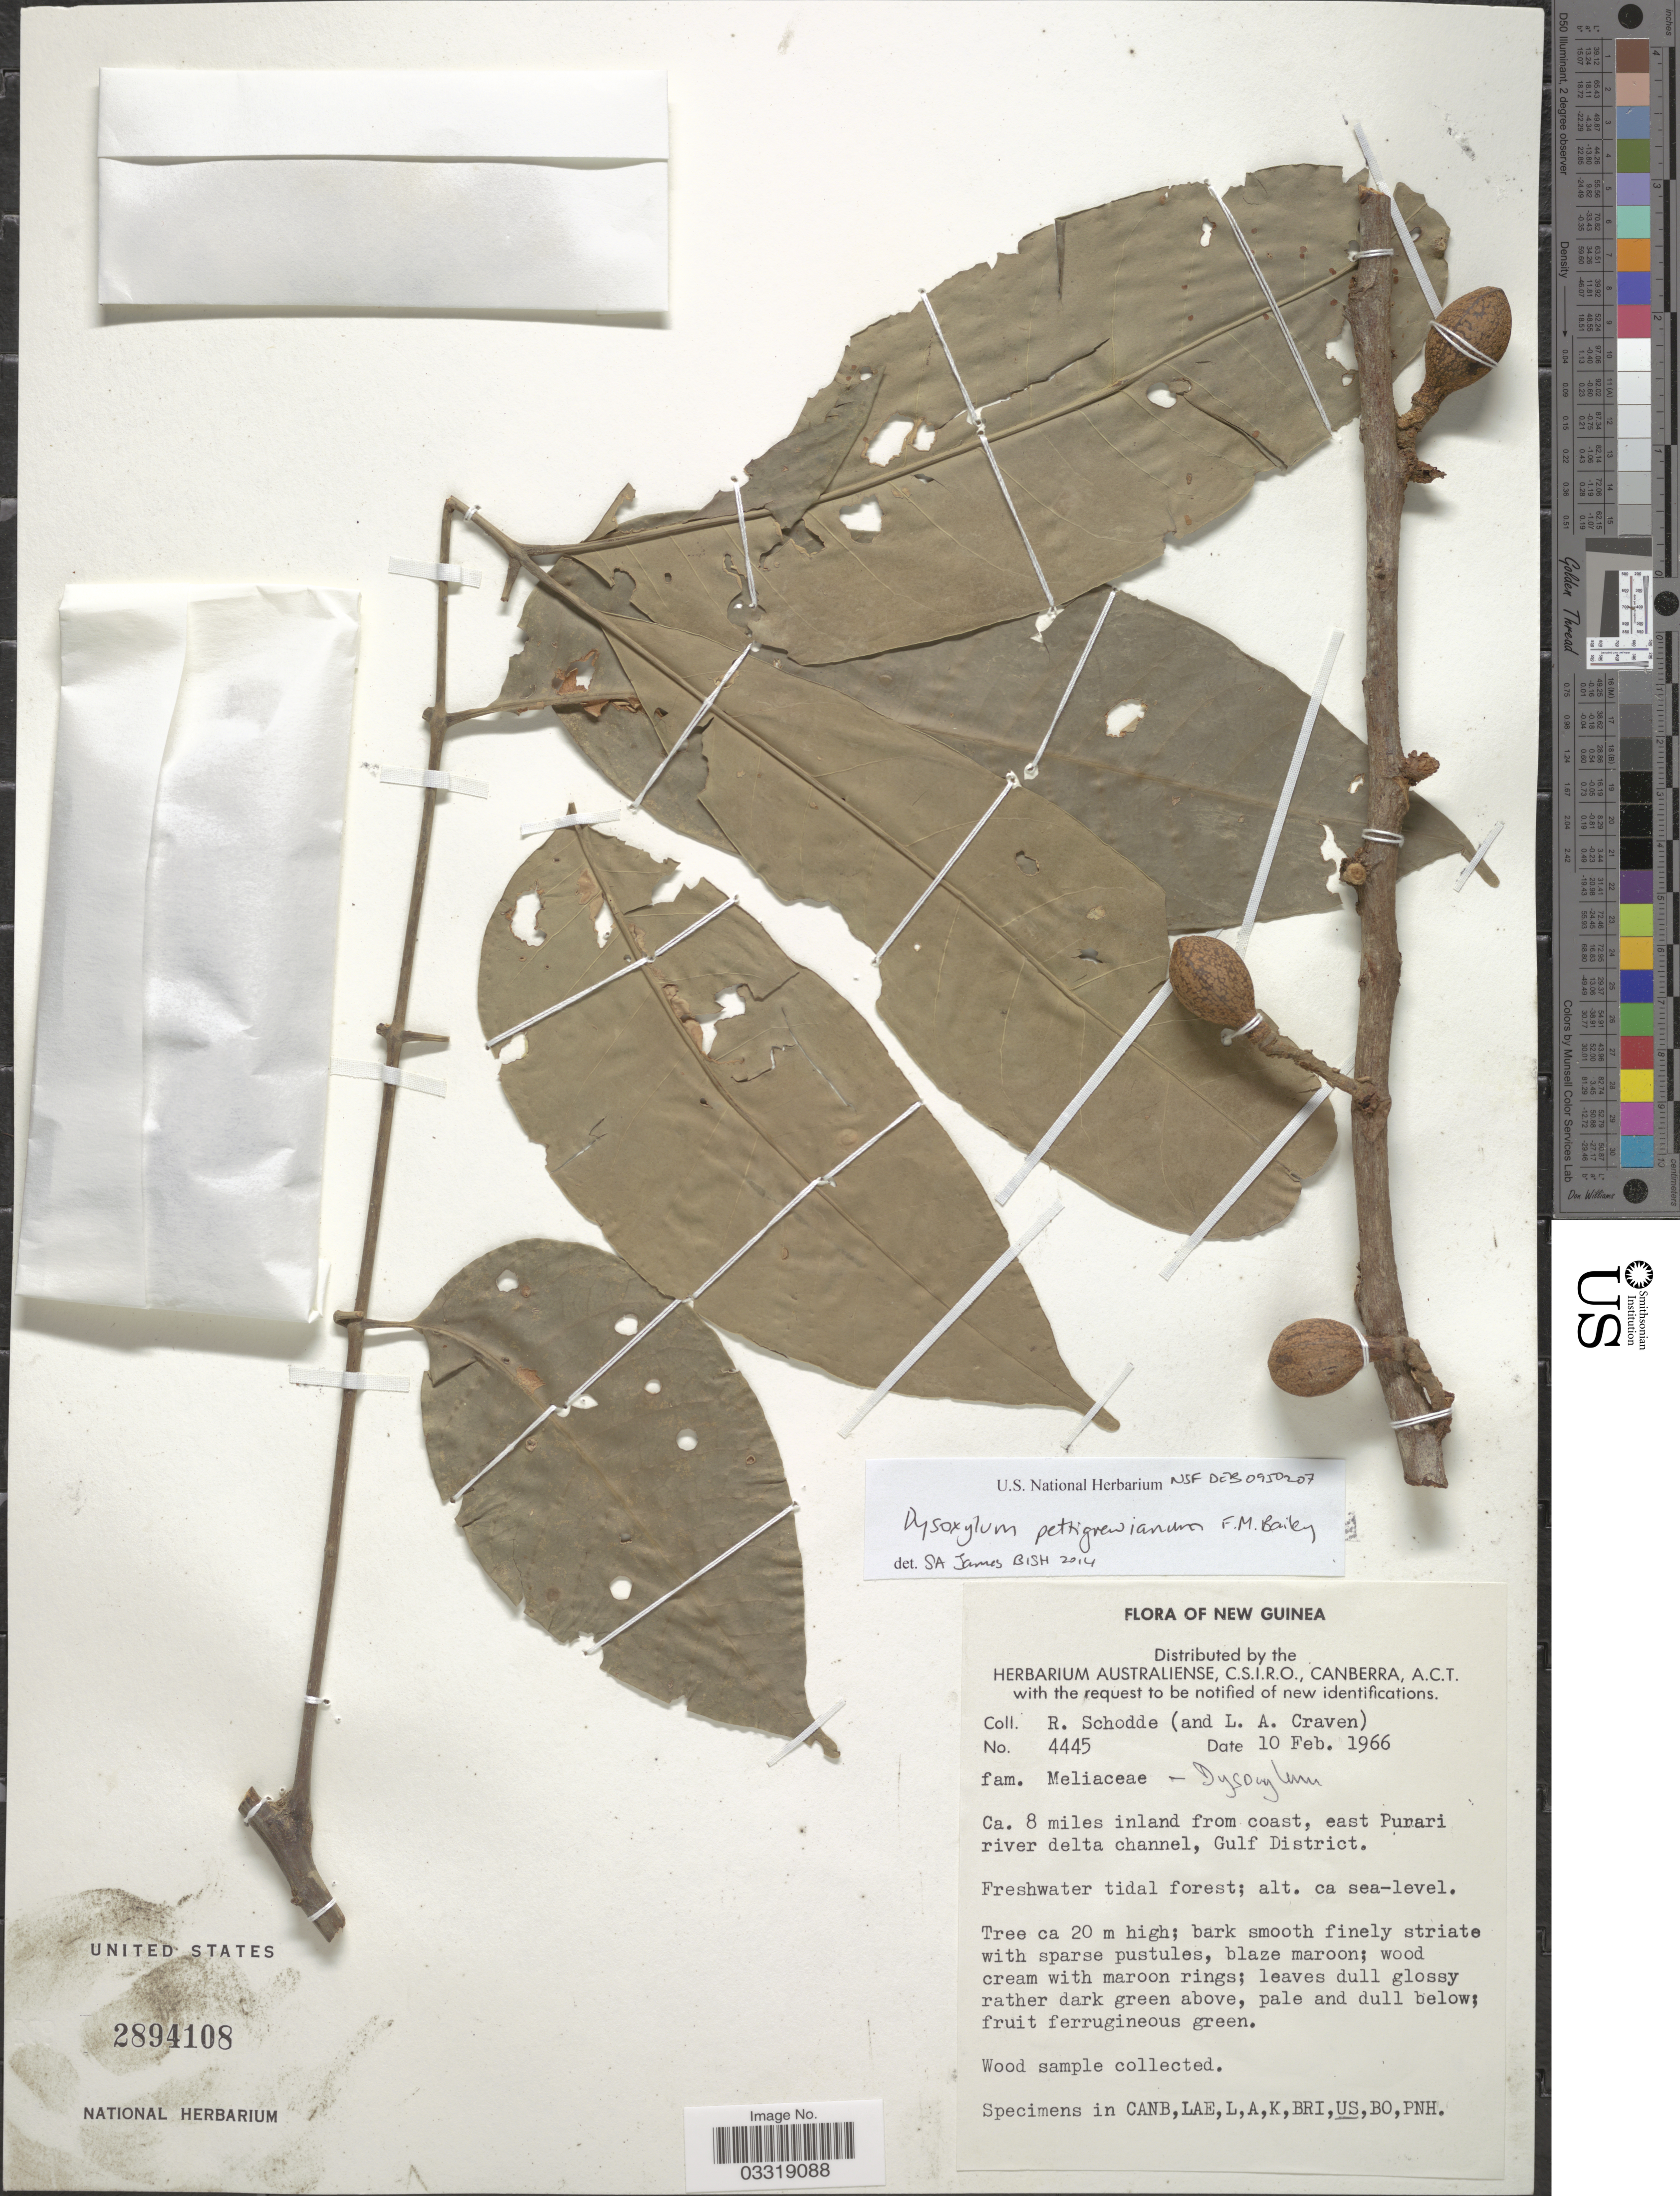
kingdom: Plantae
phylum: Tracheophyta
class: Magnoliopsida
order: Sapindales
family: Meliaceae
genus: Didymocheton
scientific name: Didymocheton pettigrewianus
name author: (F.M. Bailey) Hauenschild & Holzmeyer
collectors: R. Schodde & L. A. Craven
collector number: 4445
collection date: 1966-02-10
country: Papua New Guinea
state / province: Gulf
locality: New Guinea. Ca. 8 miles inland from coast, east Punari river delta channel, Gulf District.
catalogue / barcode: US 2894108